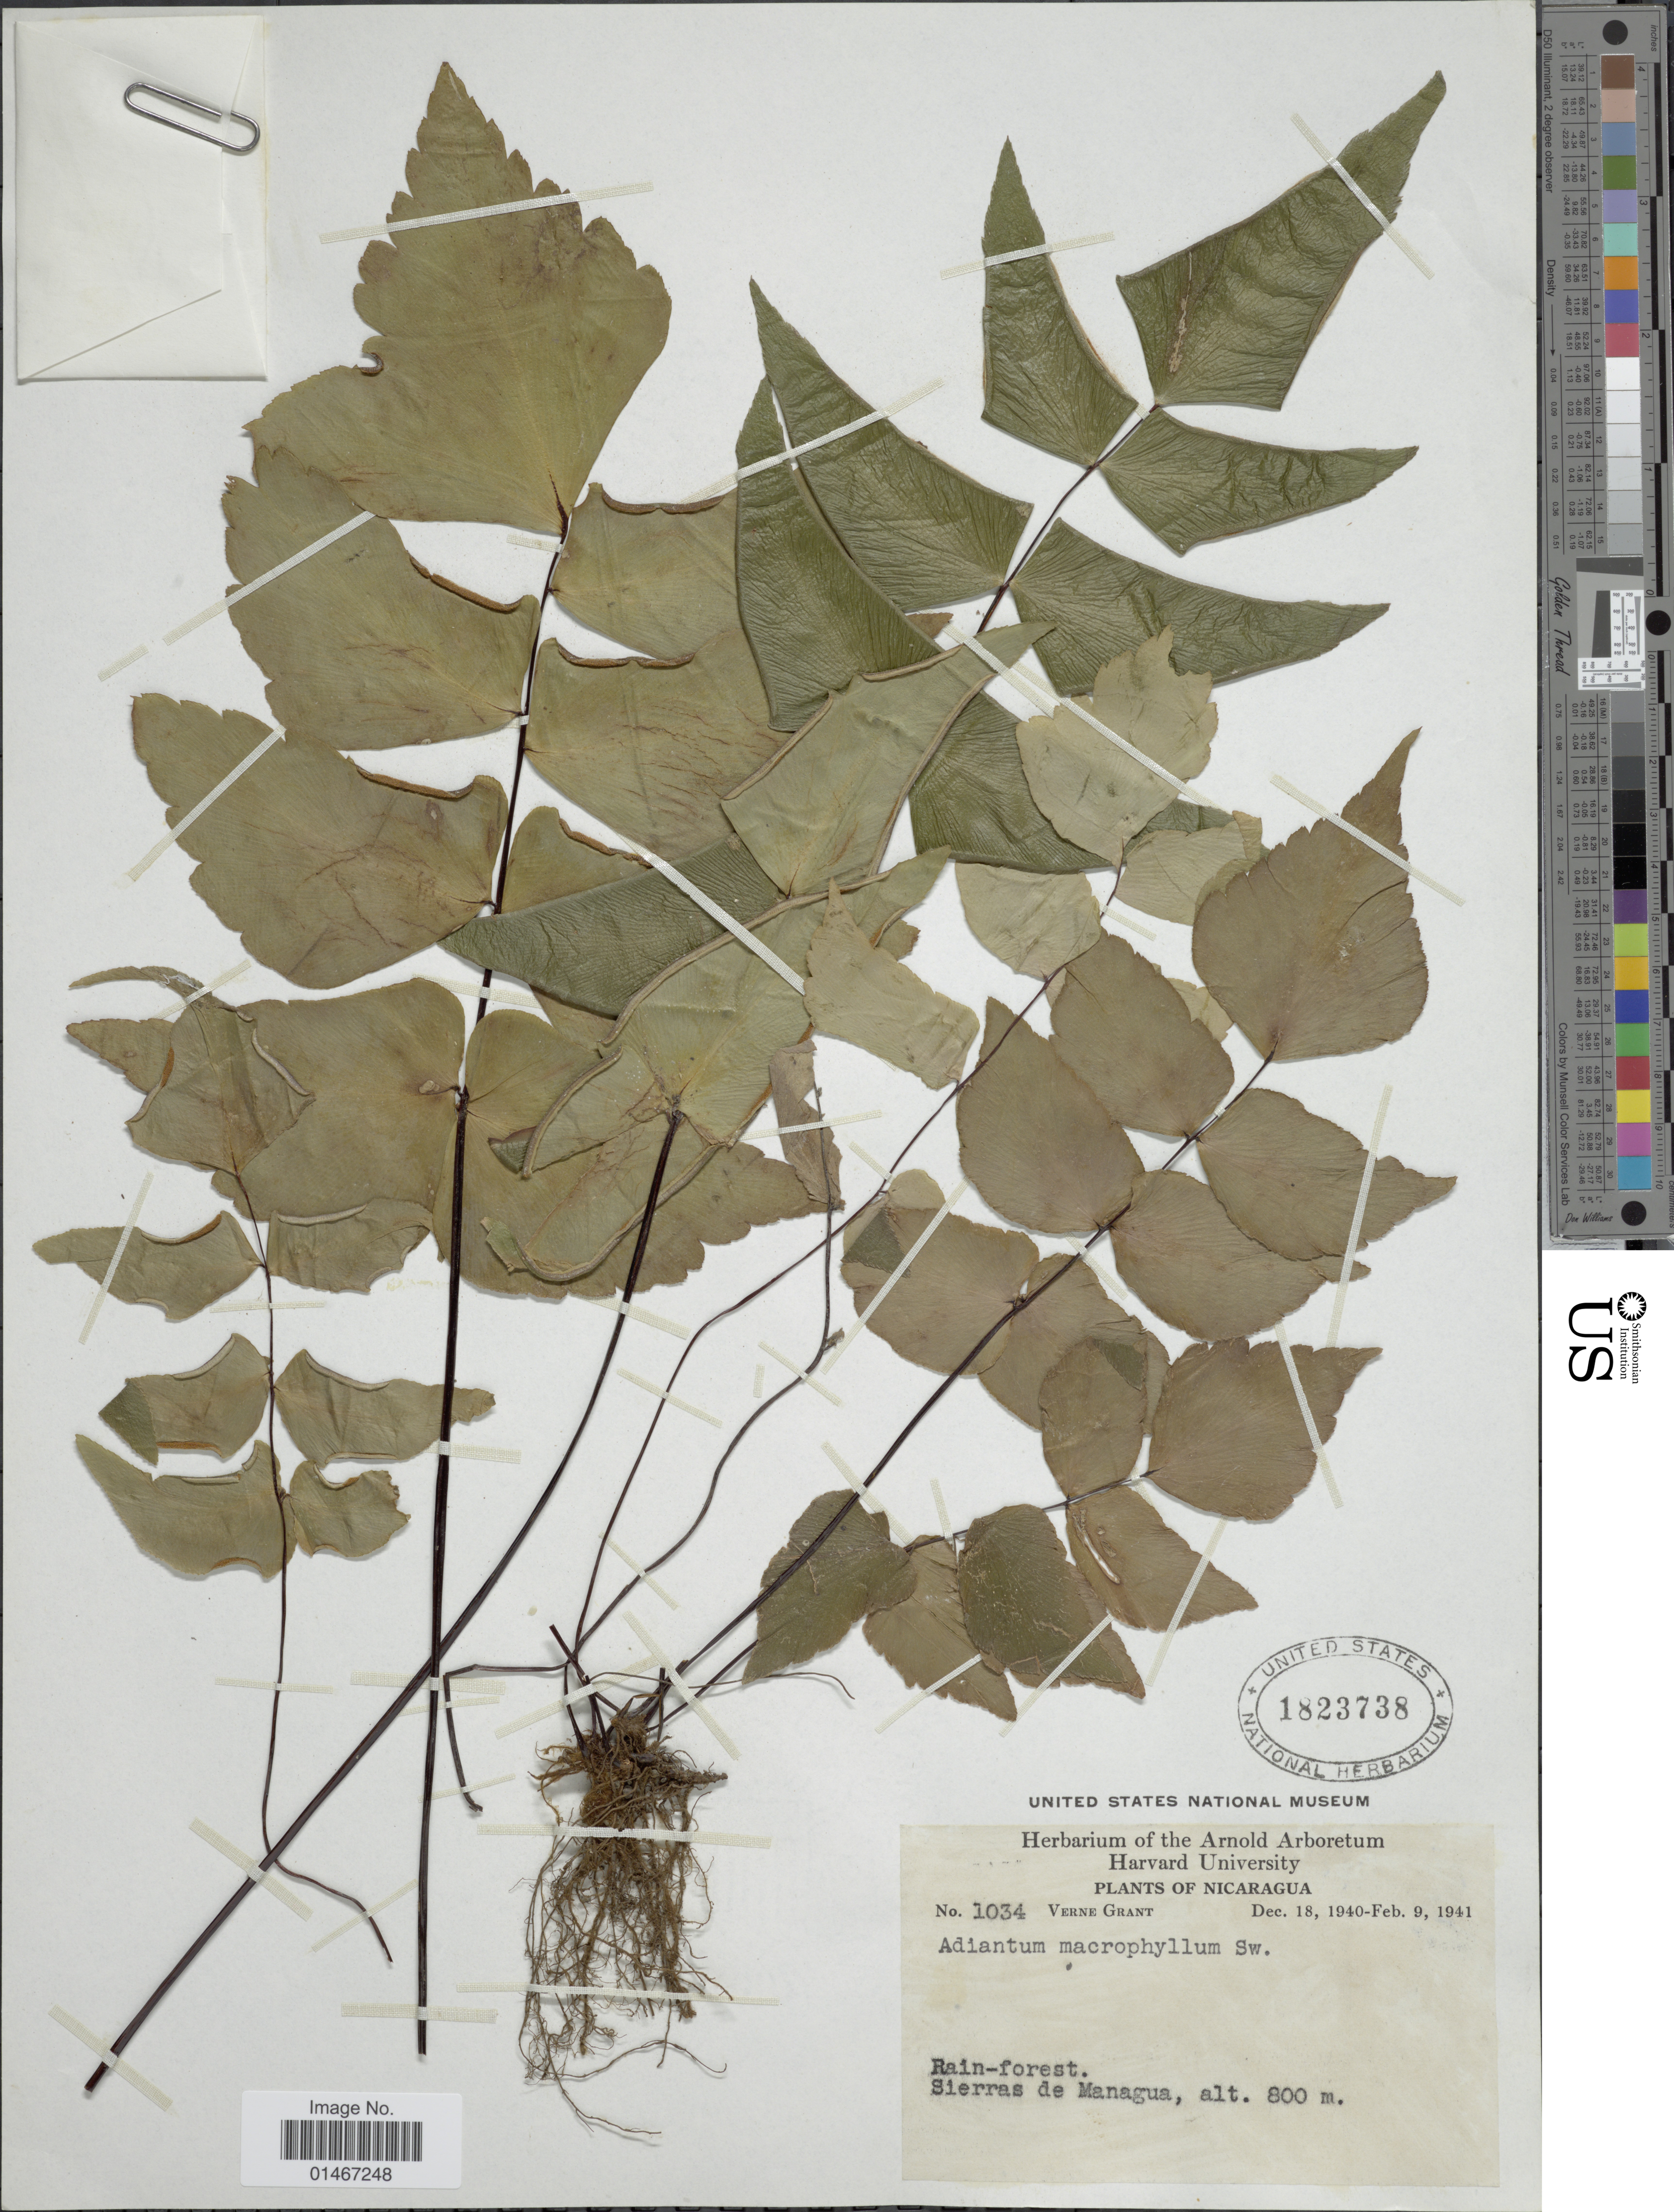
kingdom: Plantae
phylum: Tracheophyta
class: Polypodiopsida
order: Polypodiales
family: Pteridaceae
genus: Adiantum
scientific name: Adiantum macrophyllum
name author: Sw.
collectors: V. Grant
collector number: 1034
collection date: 1940-12-18/1941-02-09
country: Nicaragua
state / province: Managua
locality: Sierras de Managua.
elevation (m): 800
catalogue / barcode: US 1823738